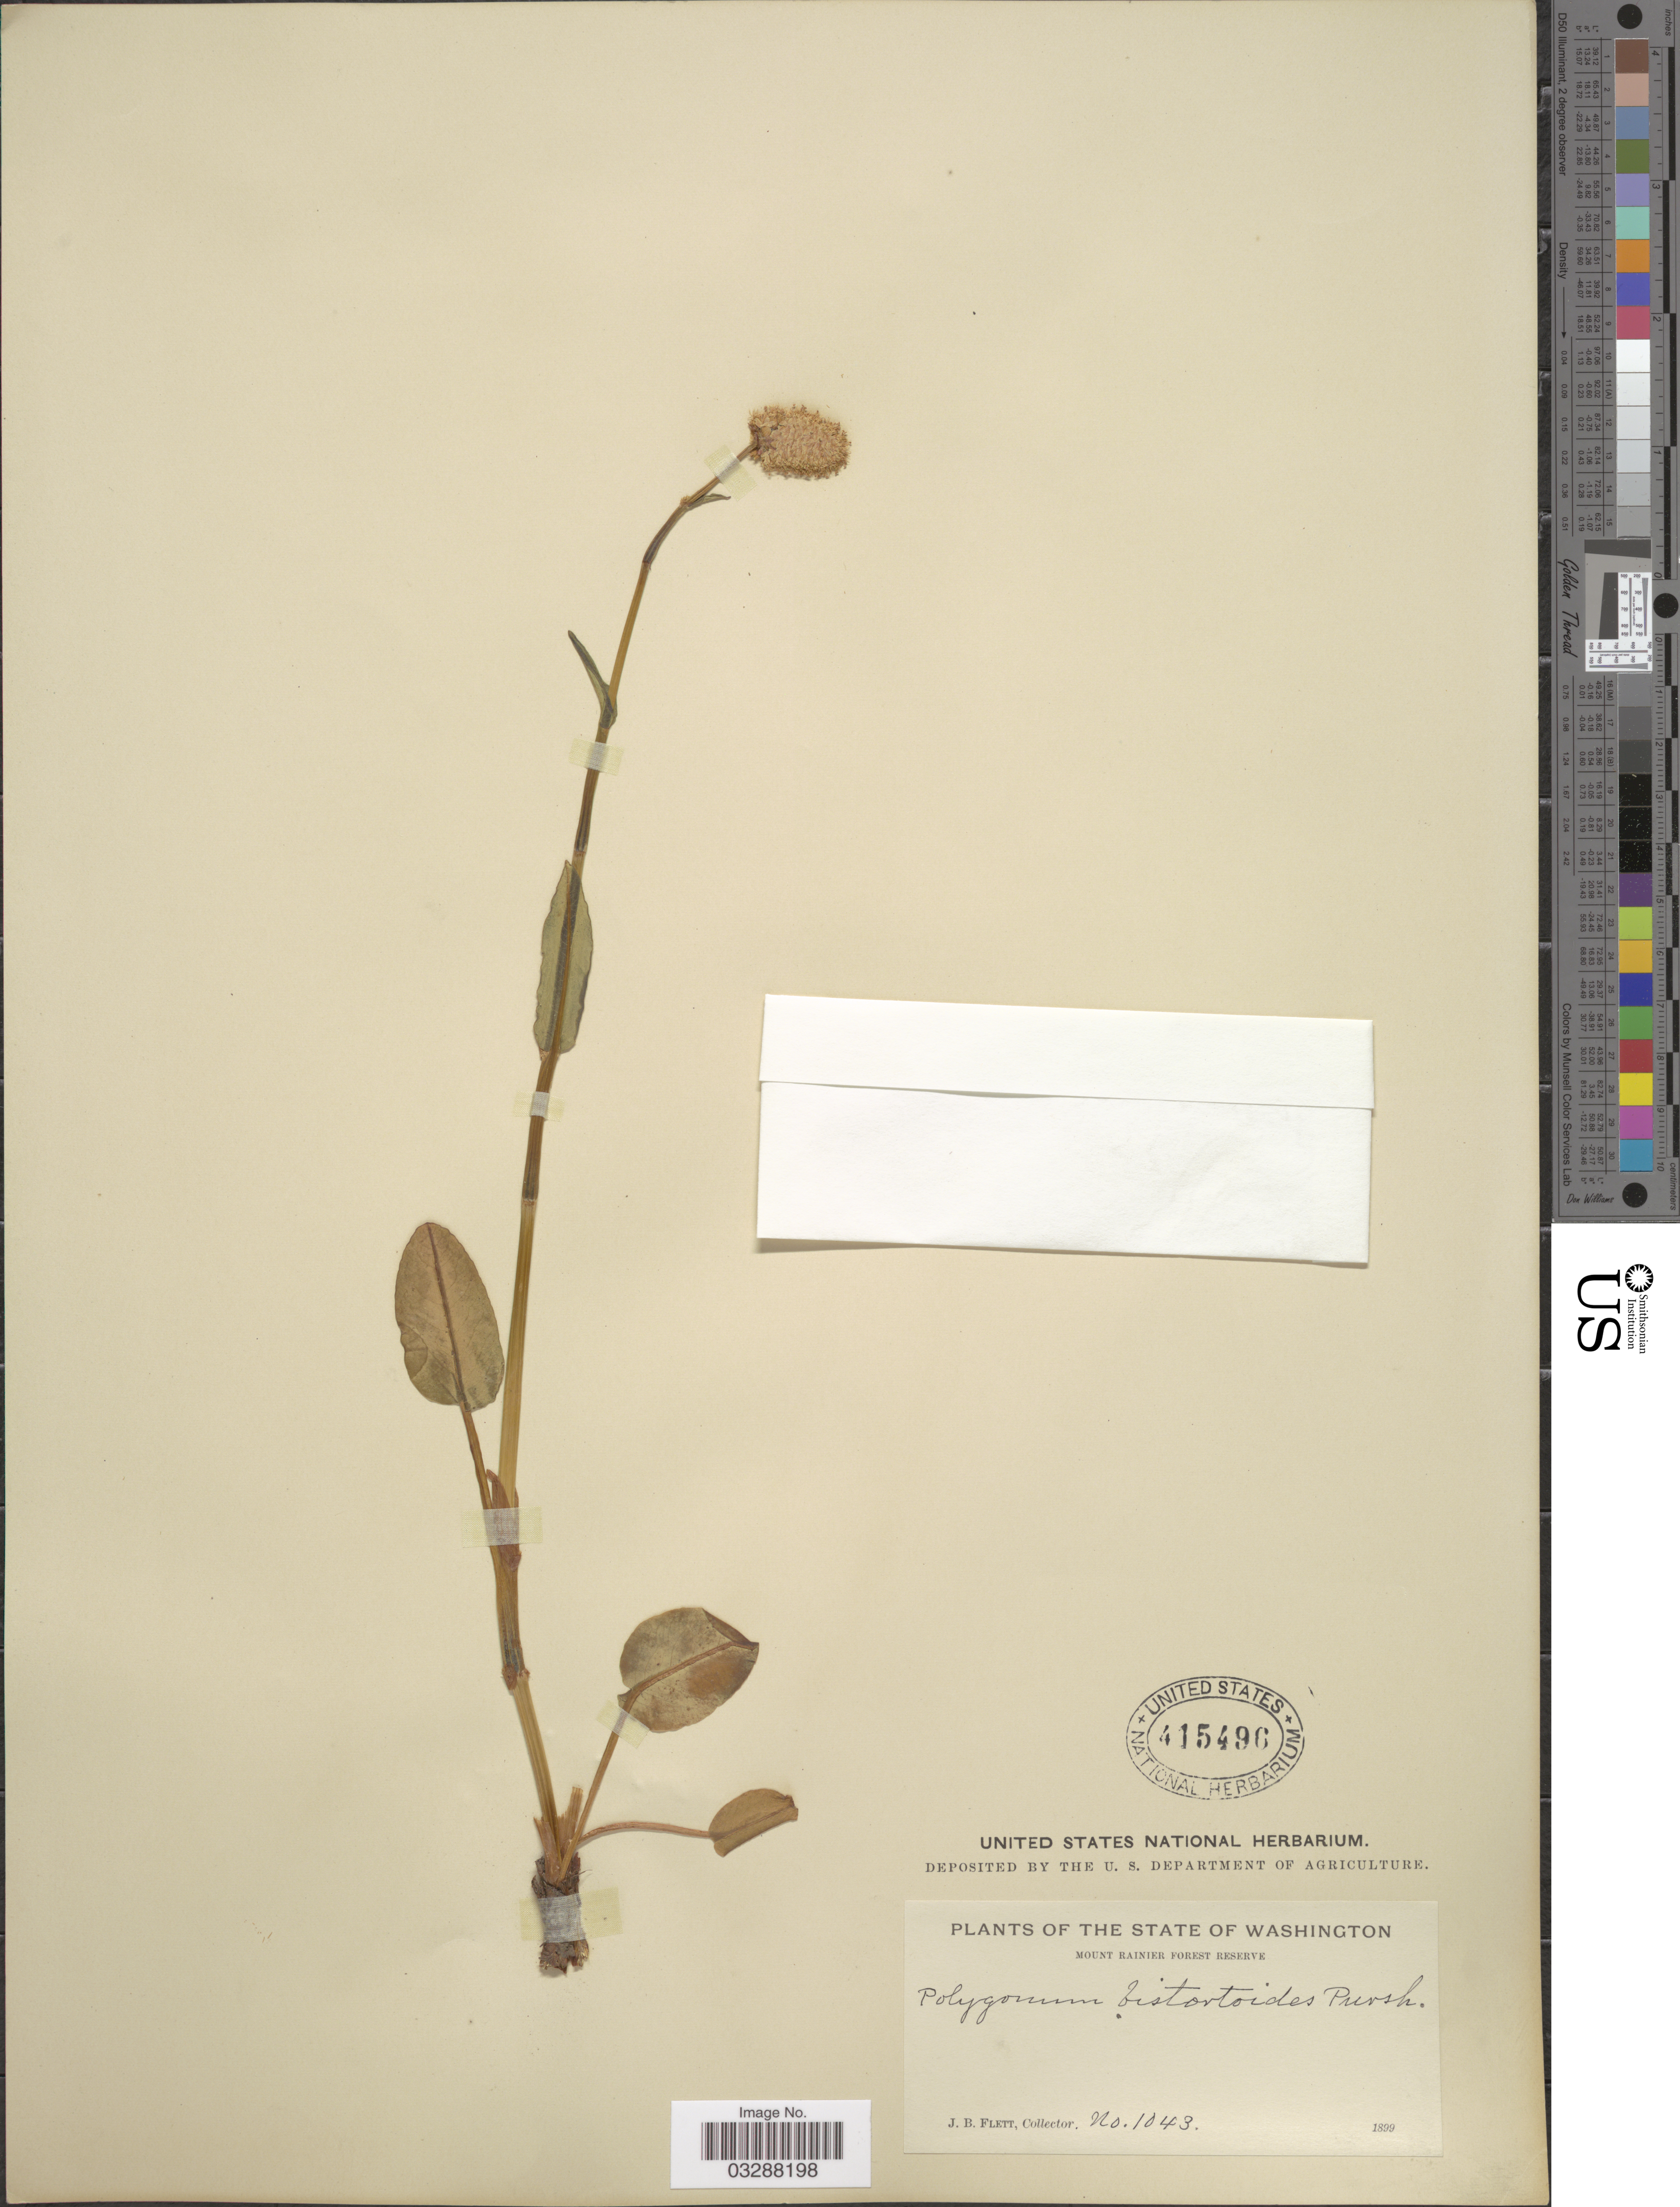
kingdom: Plantae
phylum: Tracheophyta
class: Magnoliopsida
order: Caryophyllales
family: Polygonaceae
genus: Bistorta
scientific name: Bistorta bistortoides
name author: (Pursh) Small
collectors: J. Flett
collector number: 1043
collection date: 1899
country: United States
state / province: Washington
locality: Mount Rainier Forest Reserve.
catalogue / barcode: US 415496